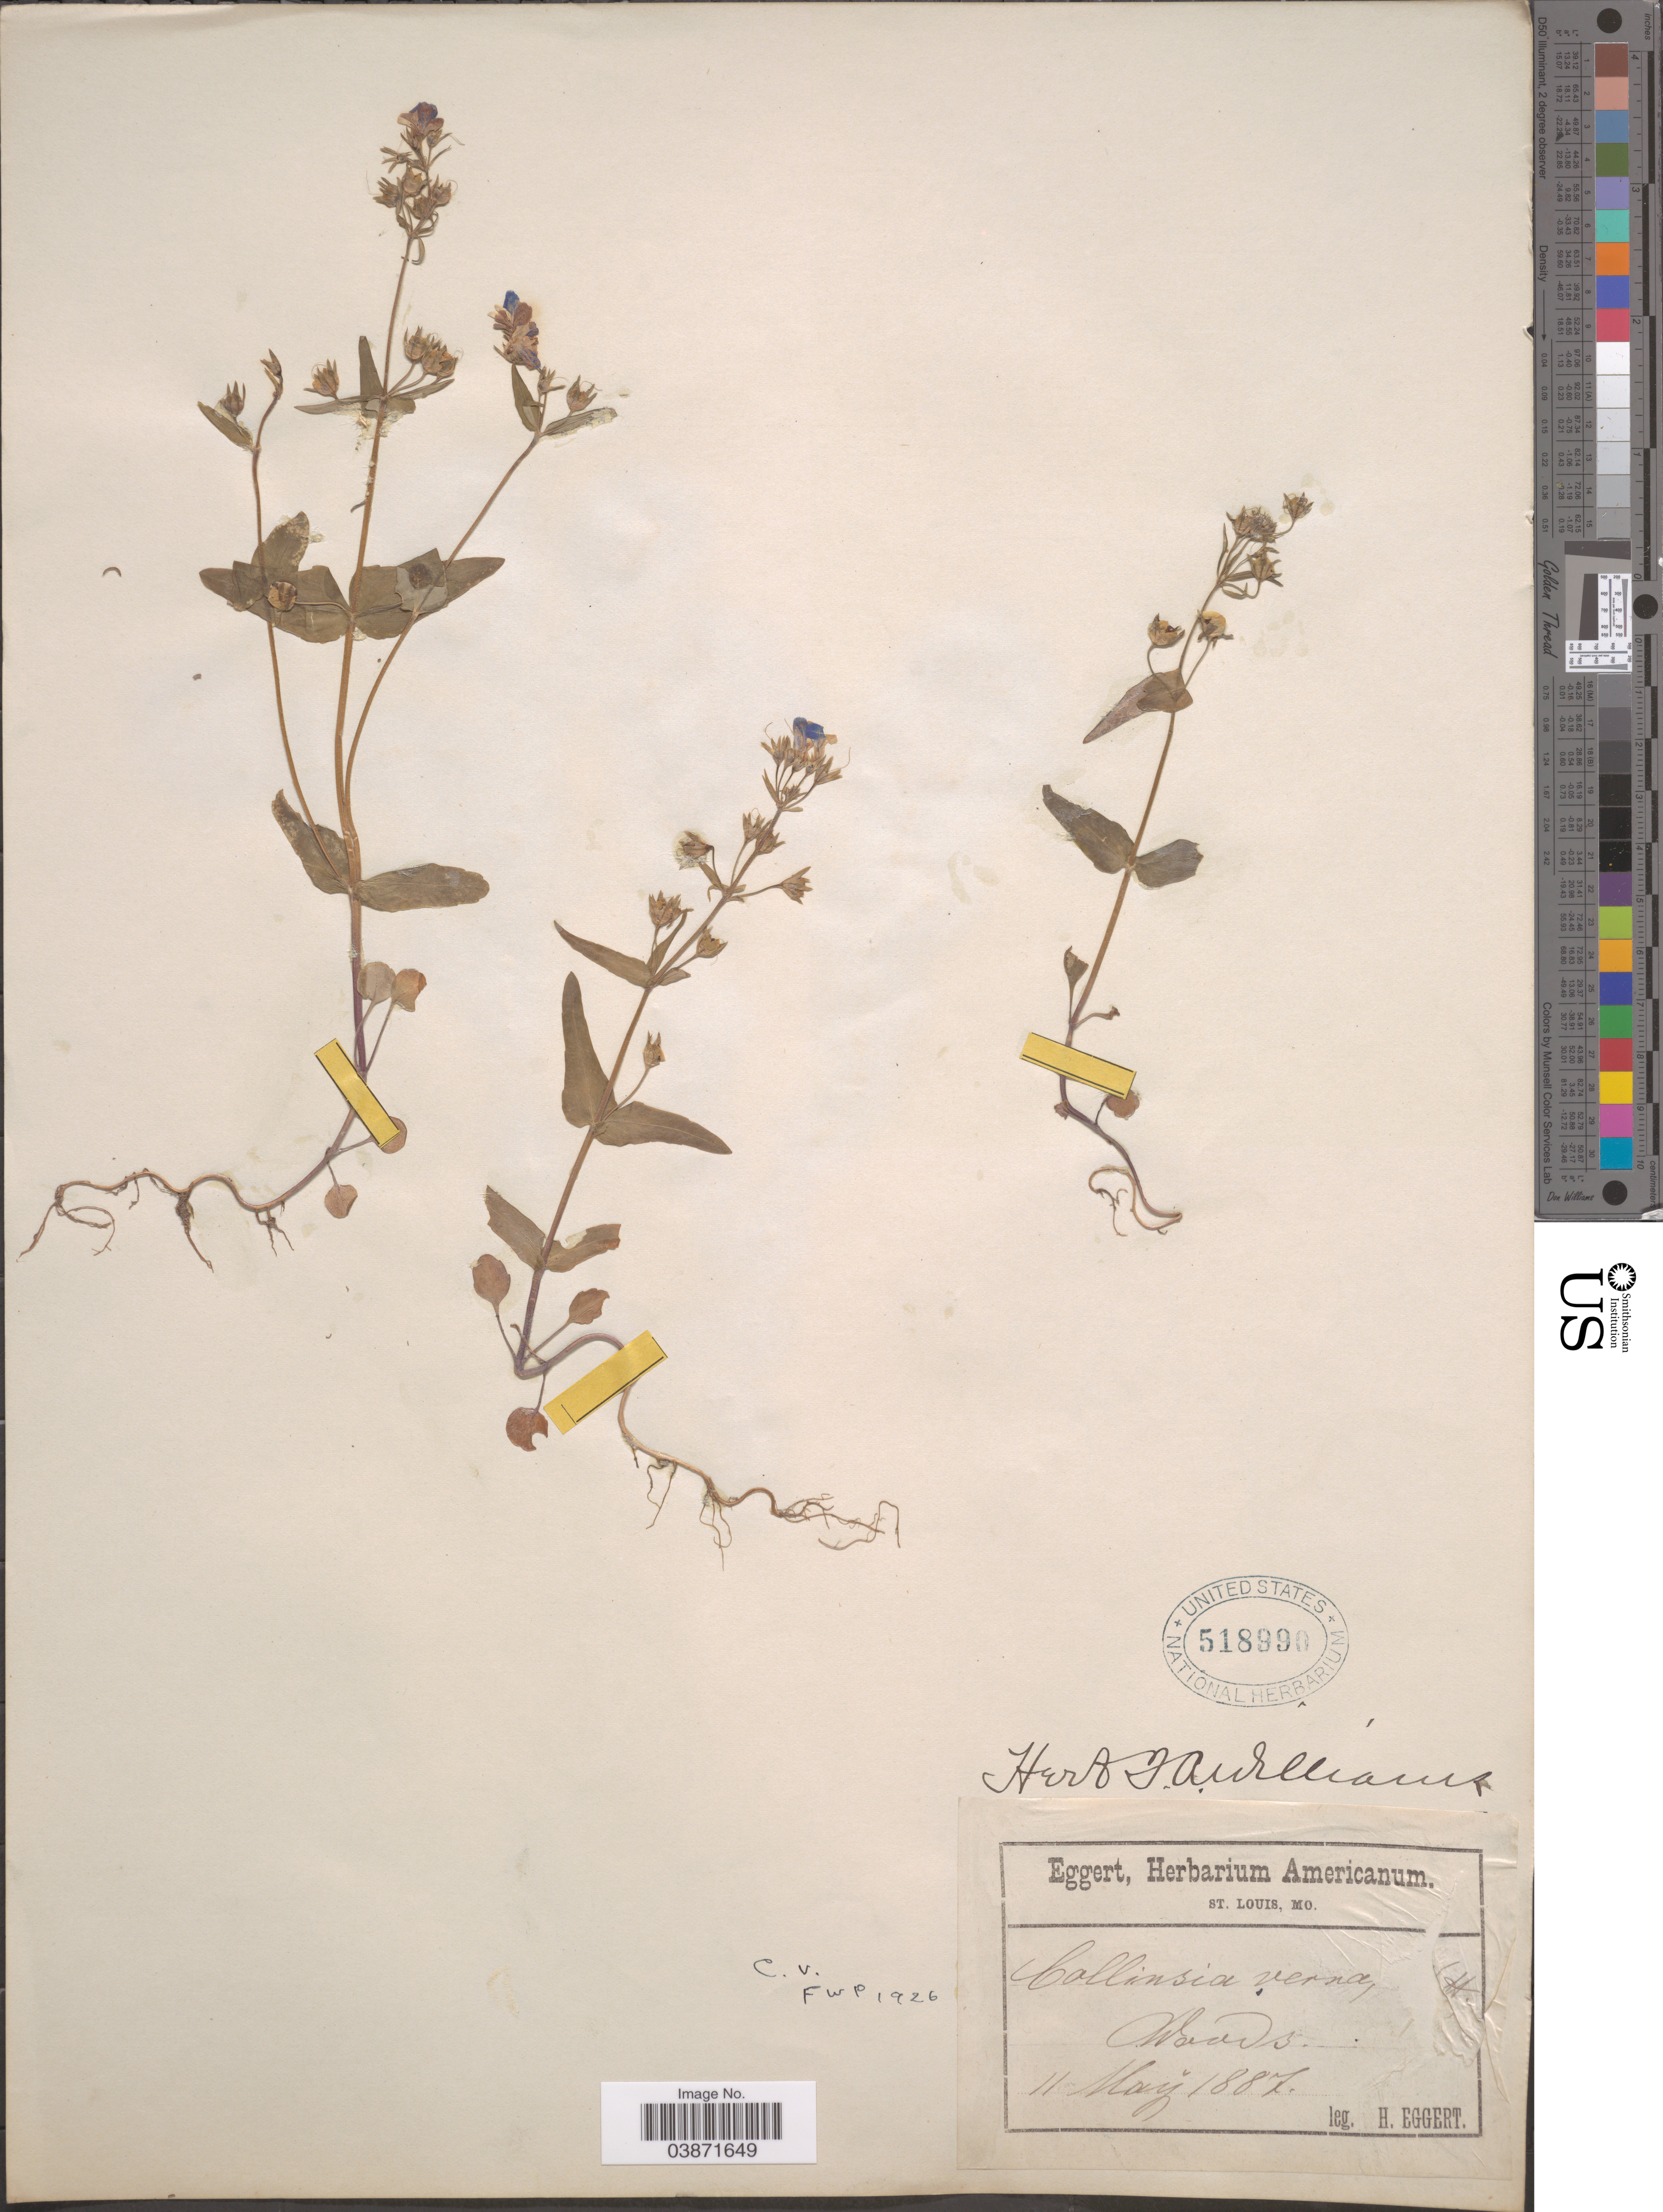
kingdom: Plantae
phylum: Tracheophyta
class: Magnoliopsida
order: Lamiales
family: Plantaginaceae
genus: Collinsia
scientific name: Collinsia verna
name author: Nutt.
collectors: H. Eggert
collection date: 1887-05-11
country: United States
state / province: Missouri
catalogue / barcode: US 518990